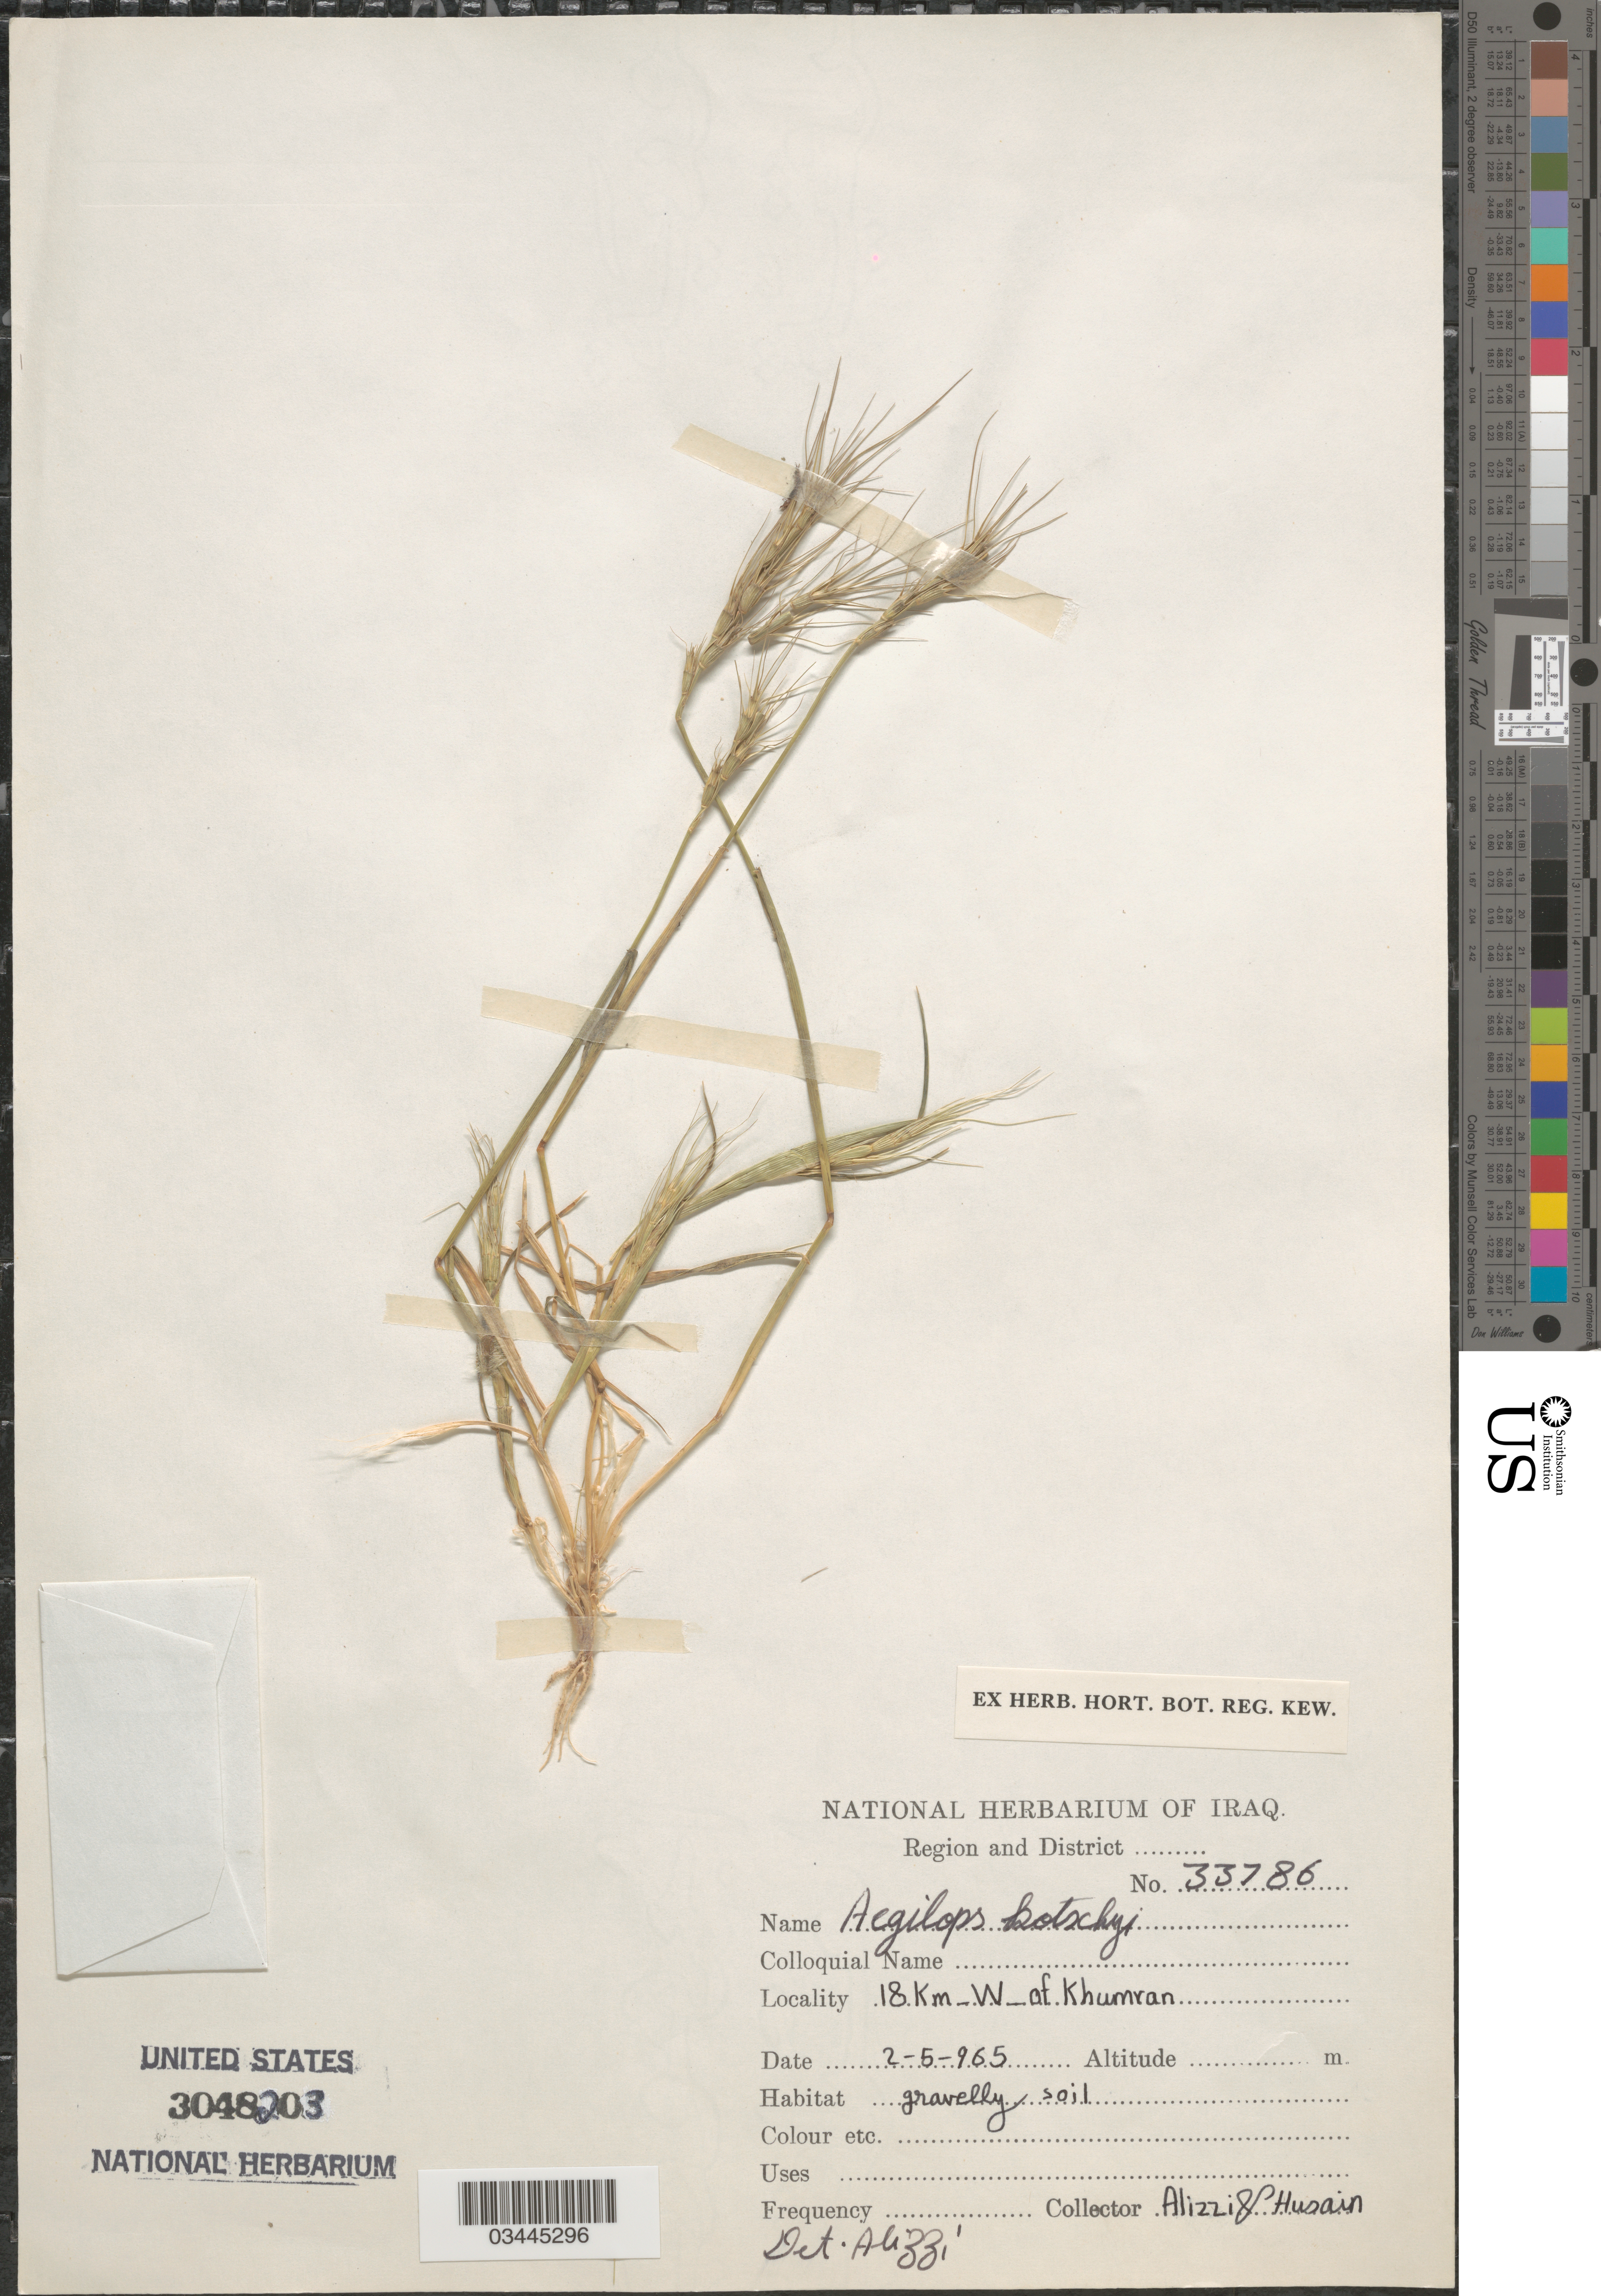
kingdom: Plantae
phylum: Tracheophyta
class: Liliopsida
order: Poales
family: Poaceae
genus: Aegilops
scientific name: Aegilops kotschyi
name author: Boiss.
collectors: Alizzi & Husain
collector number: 33786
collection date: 1965-05-02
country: Iraq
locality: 18 Km. W. of Khumran.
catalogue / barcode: US 3048203